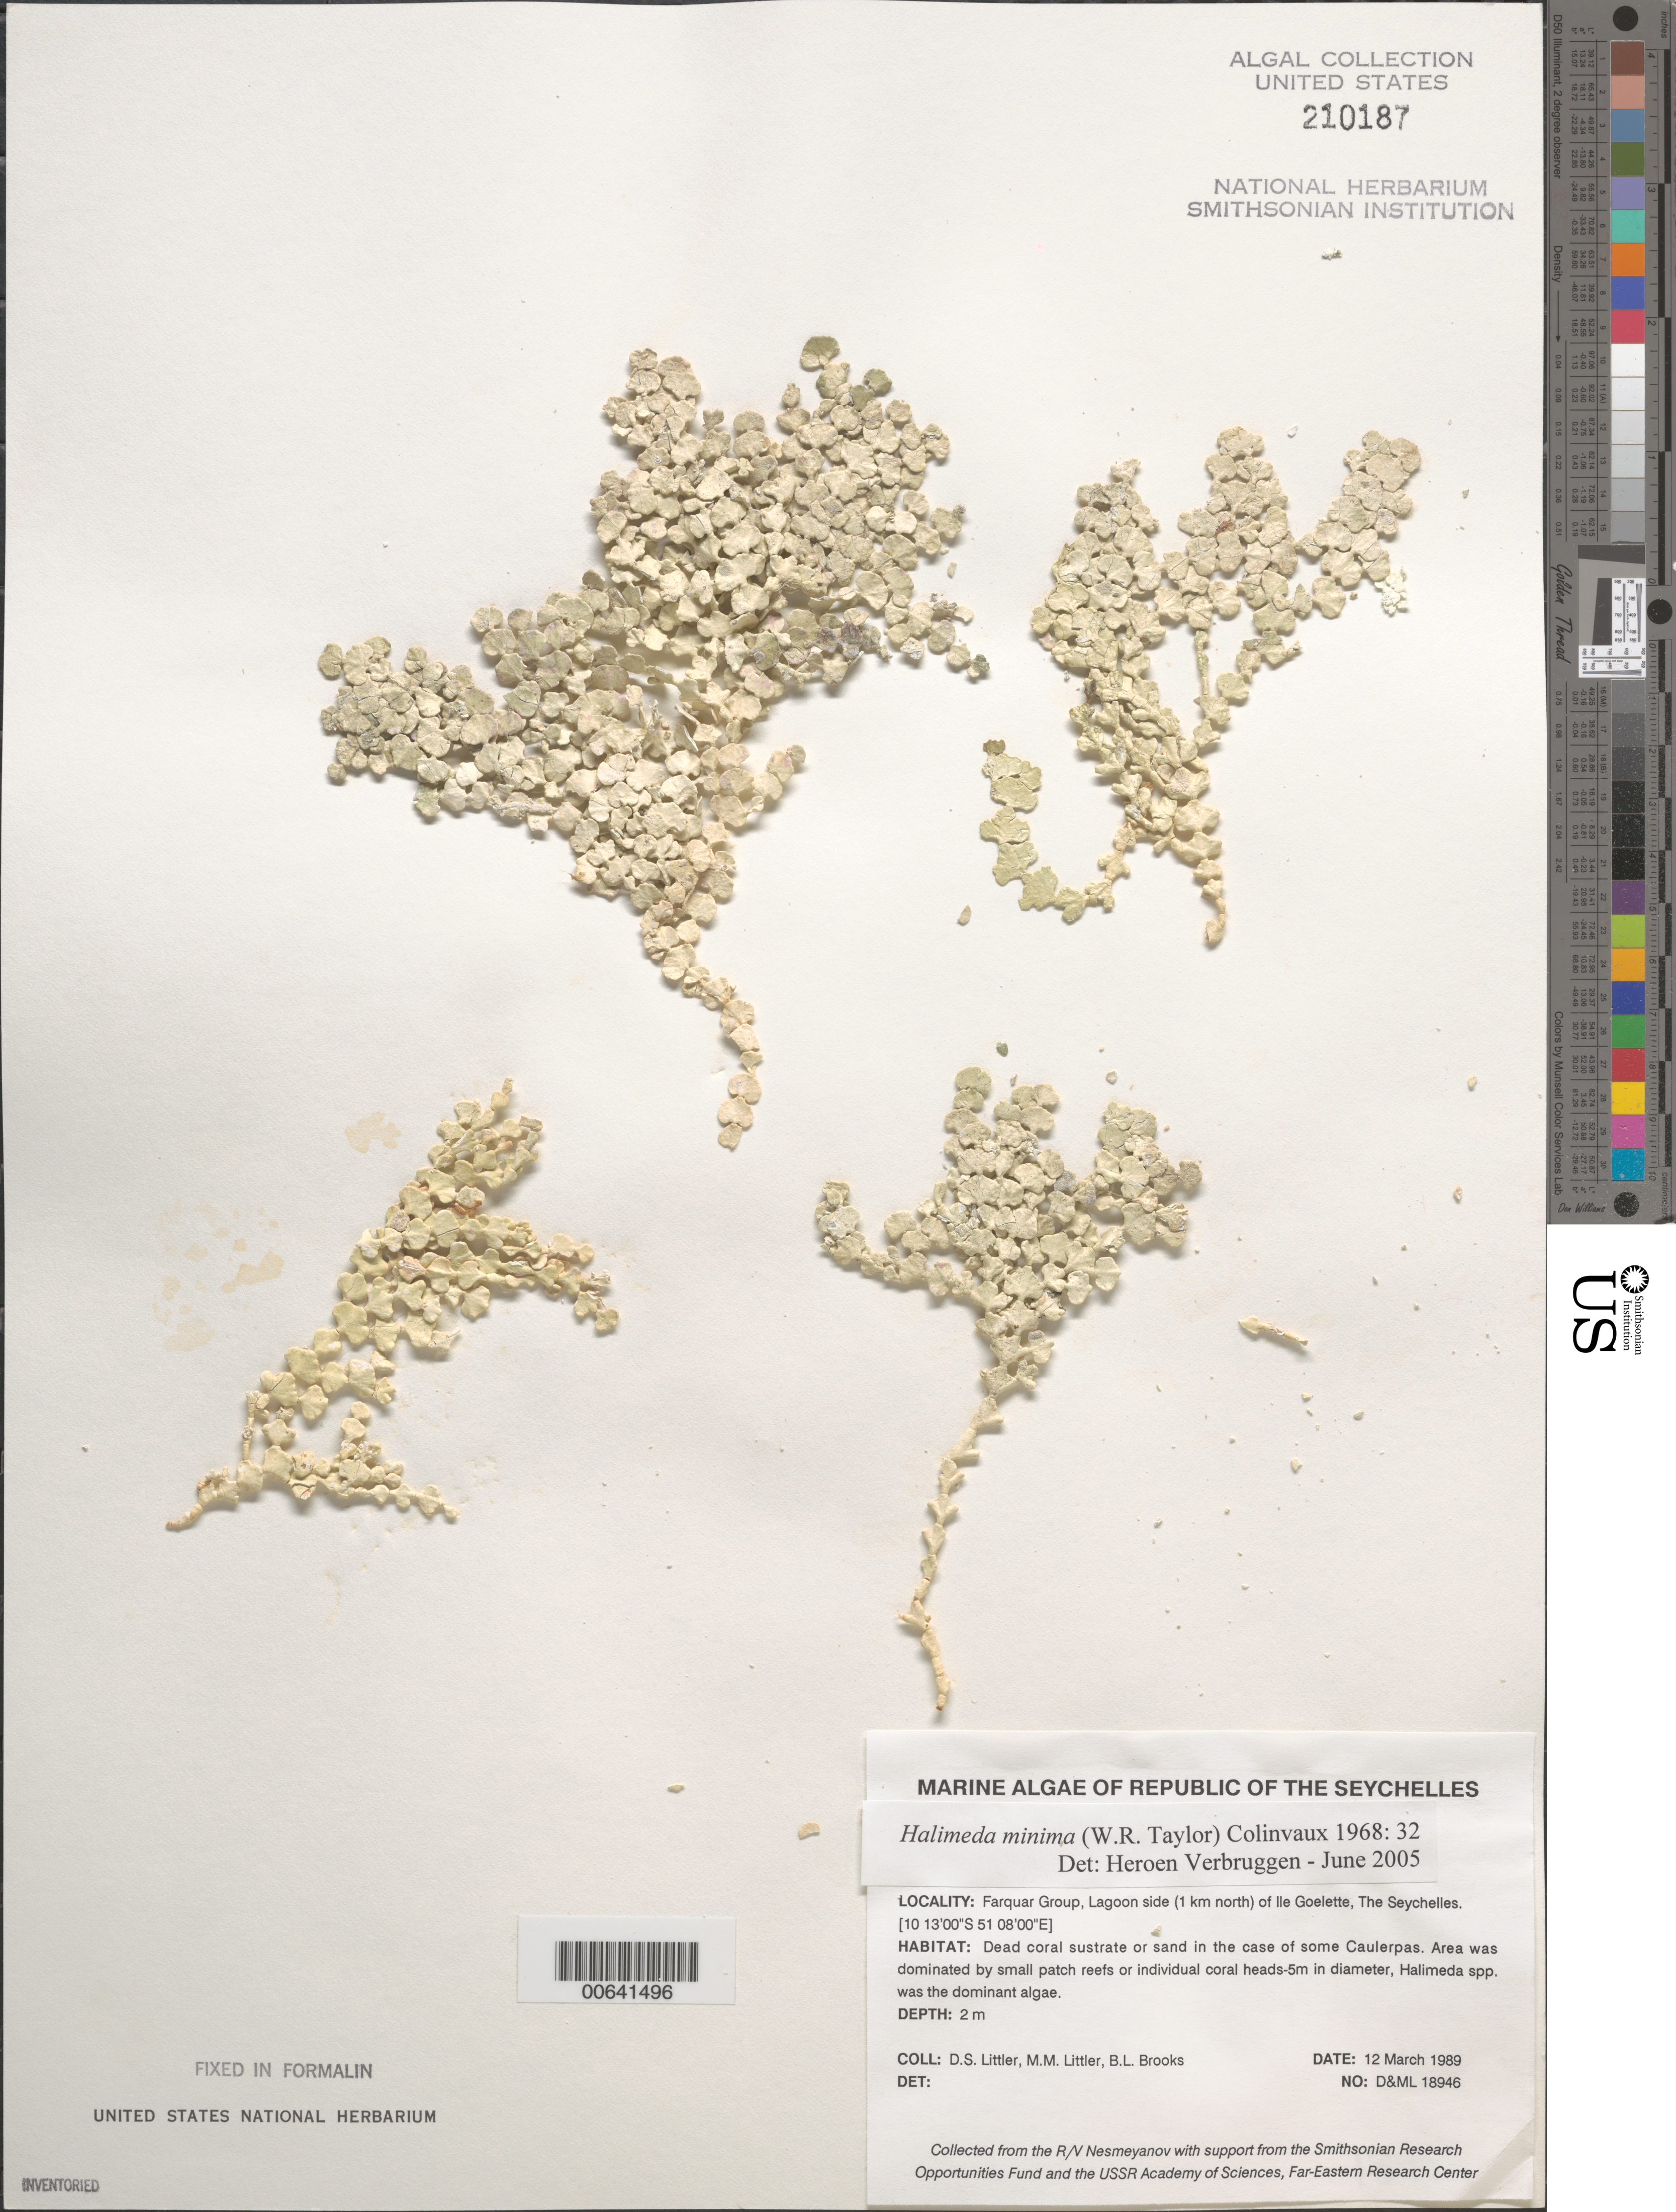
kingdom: Plantae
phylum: Chlorophyta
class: Ulvophyceae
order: Bryopsidales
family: Halimedaceae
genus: Halimeda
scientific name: Halimeda minima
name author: (W.R. Taylor) Hillis-Colinvaux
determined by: Verbruggen, H.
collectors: D. S. Littler, M. M. Littler & B. Brooks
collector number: D&ML 18946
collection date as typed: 12 Mar 1989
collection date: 1989-03-12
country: Seychelles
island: Farquhar Atoll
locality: Lagoon side (1 km north) of island. Ile Goelette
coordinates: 10 13'00"S, 51 08'00"E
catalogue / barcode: US 210187